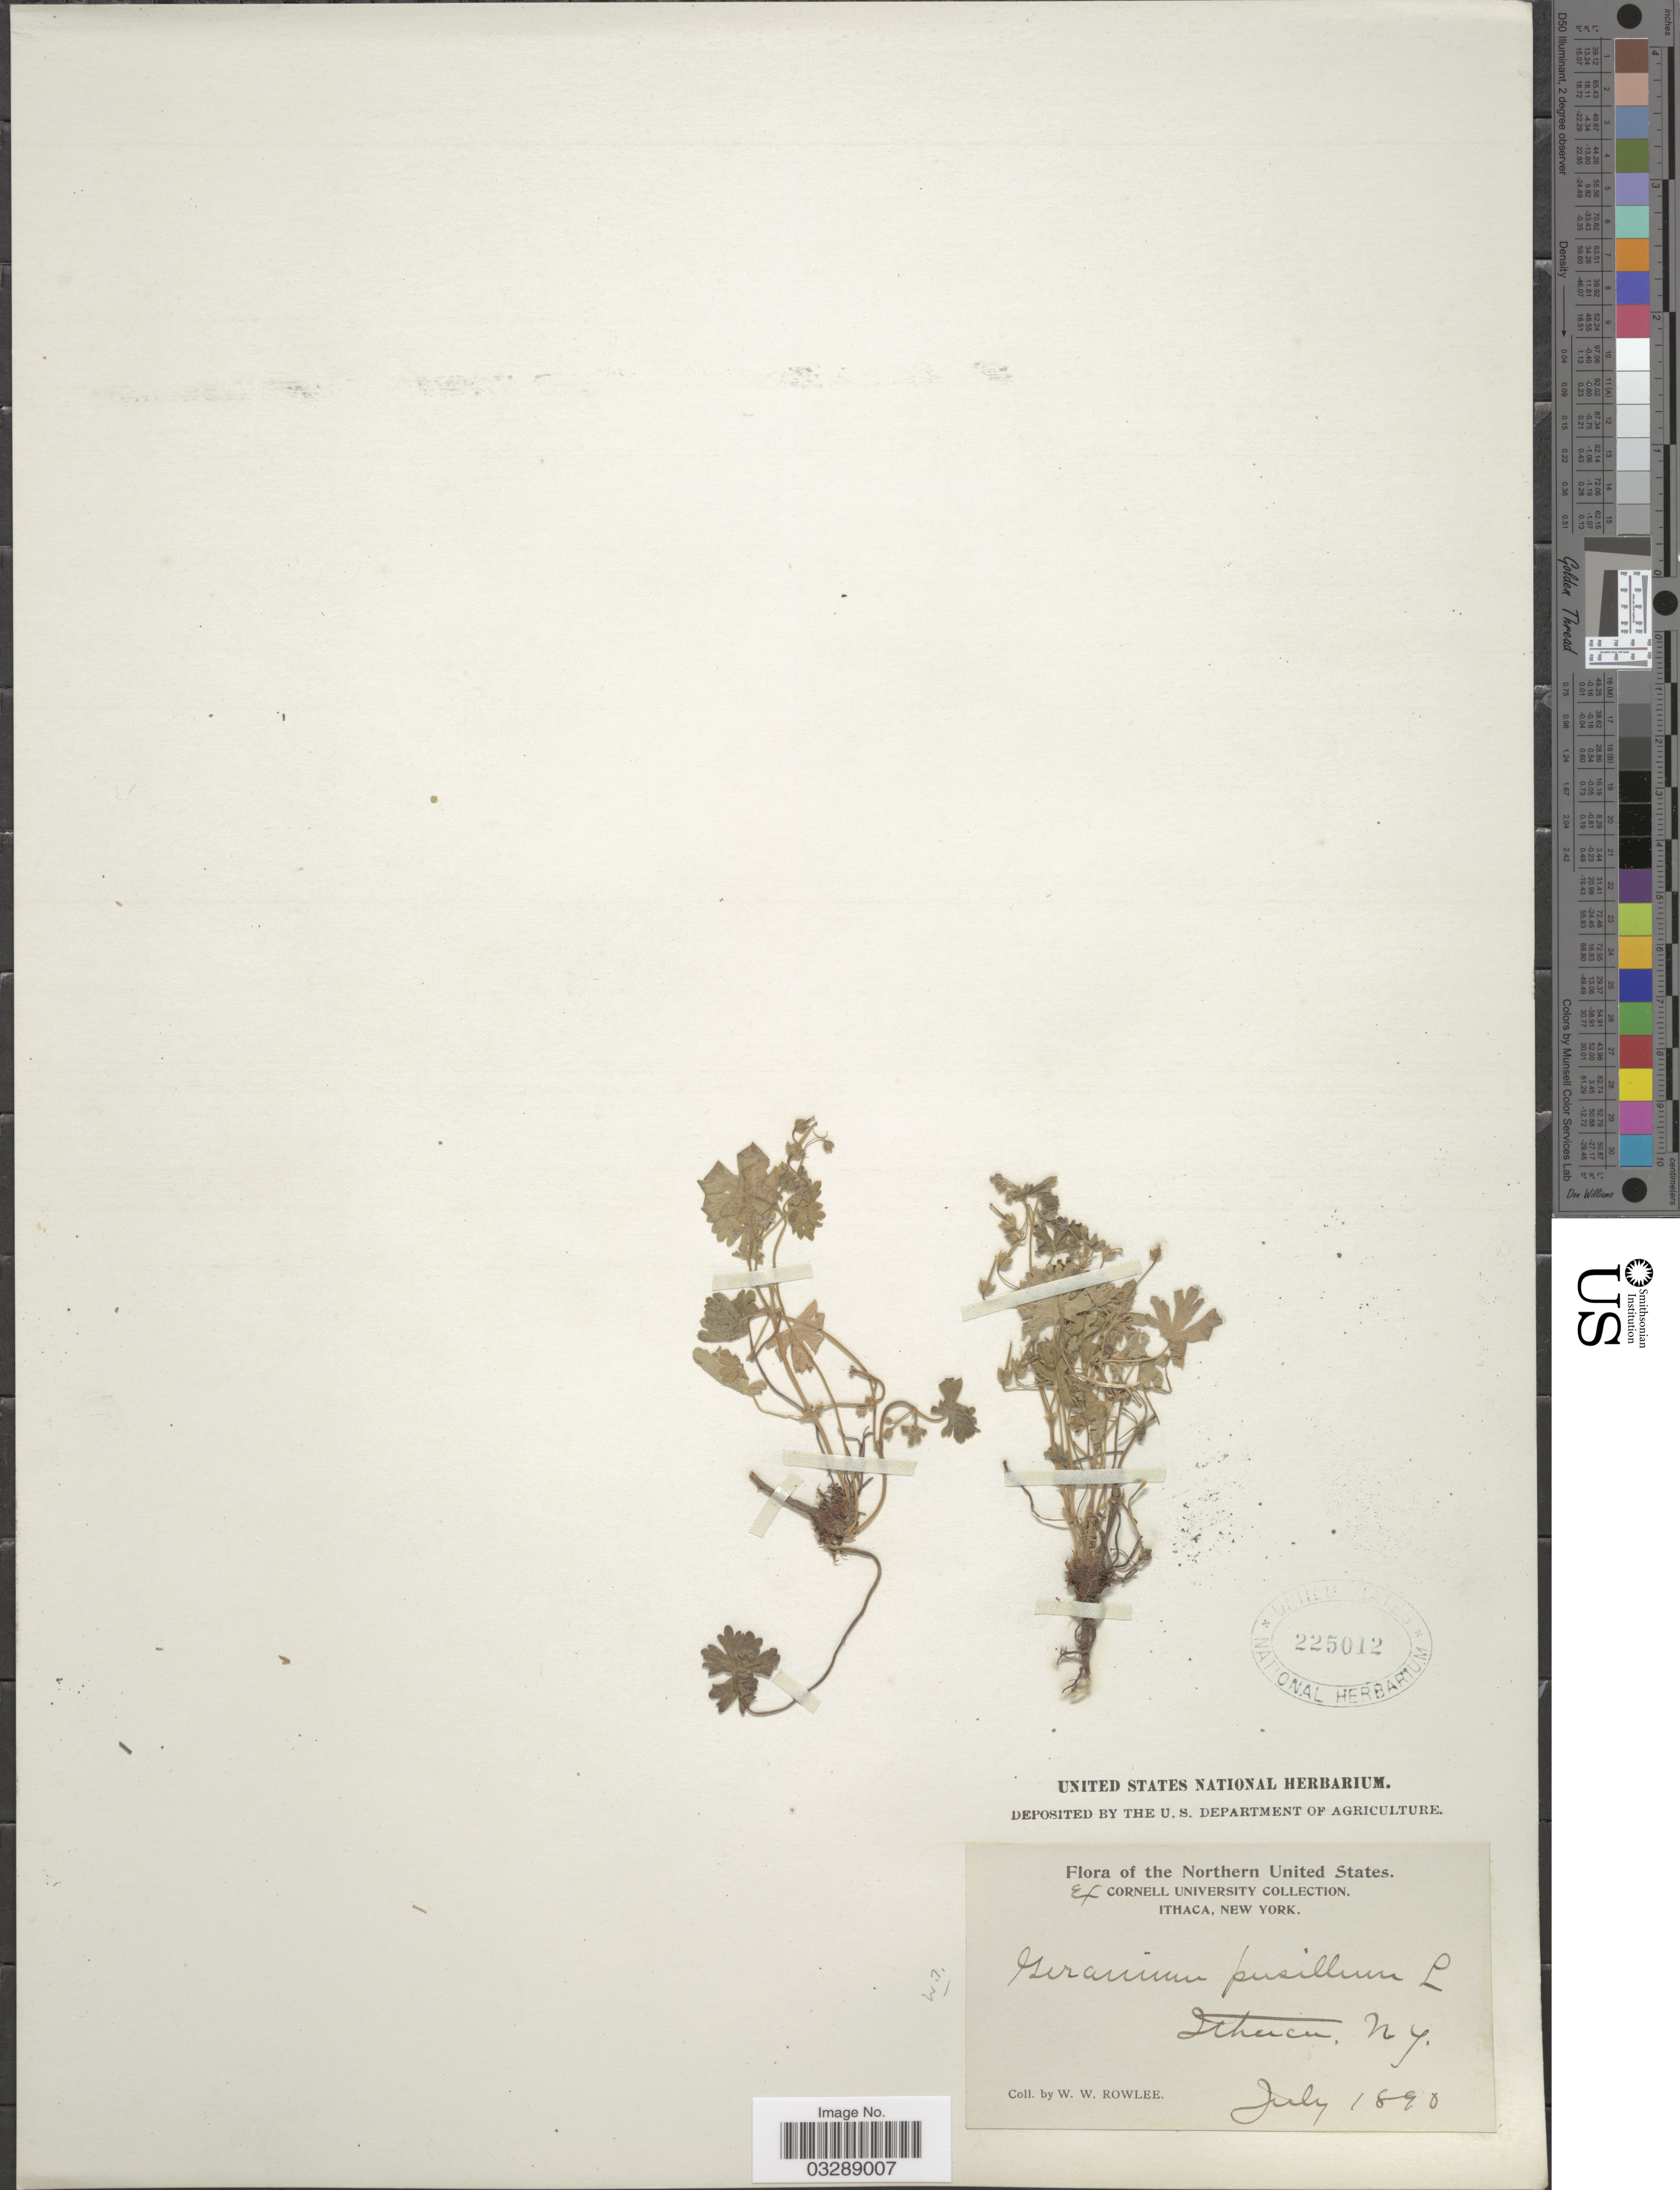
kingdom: Plantae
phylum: Tracheophyta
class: Magnoliopsida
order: Geraniales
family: Geraniaceae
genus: Geranium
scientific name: Geranium pusillum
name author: L.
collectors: W. W. Rowlee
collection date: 1890-07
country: United States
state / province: New York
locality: Northern United States. Ithaca, N. Y.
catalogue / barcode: US 225012